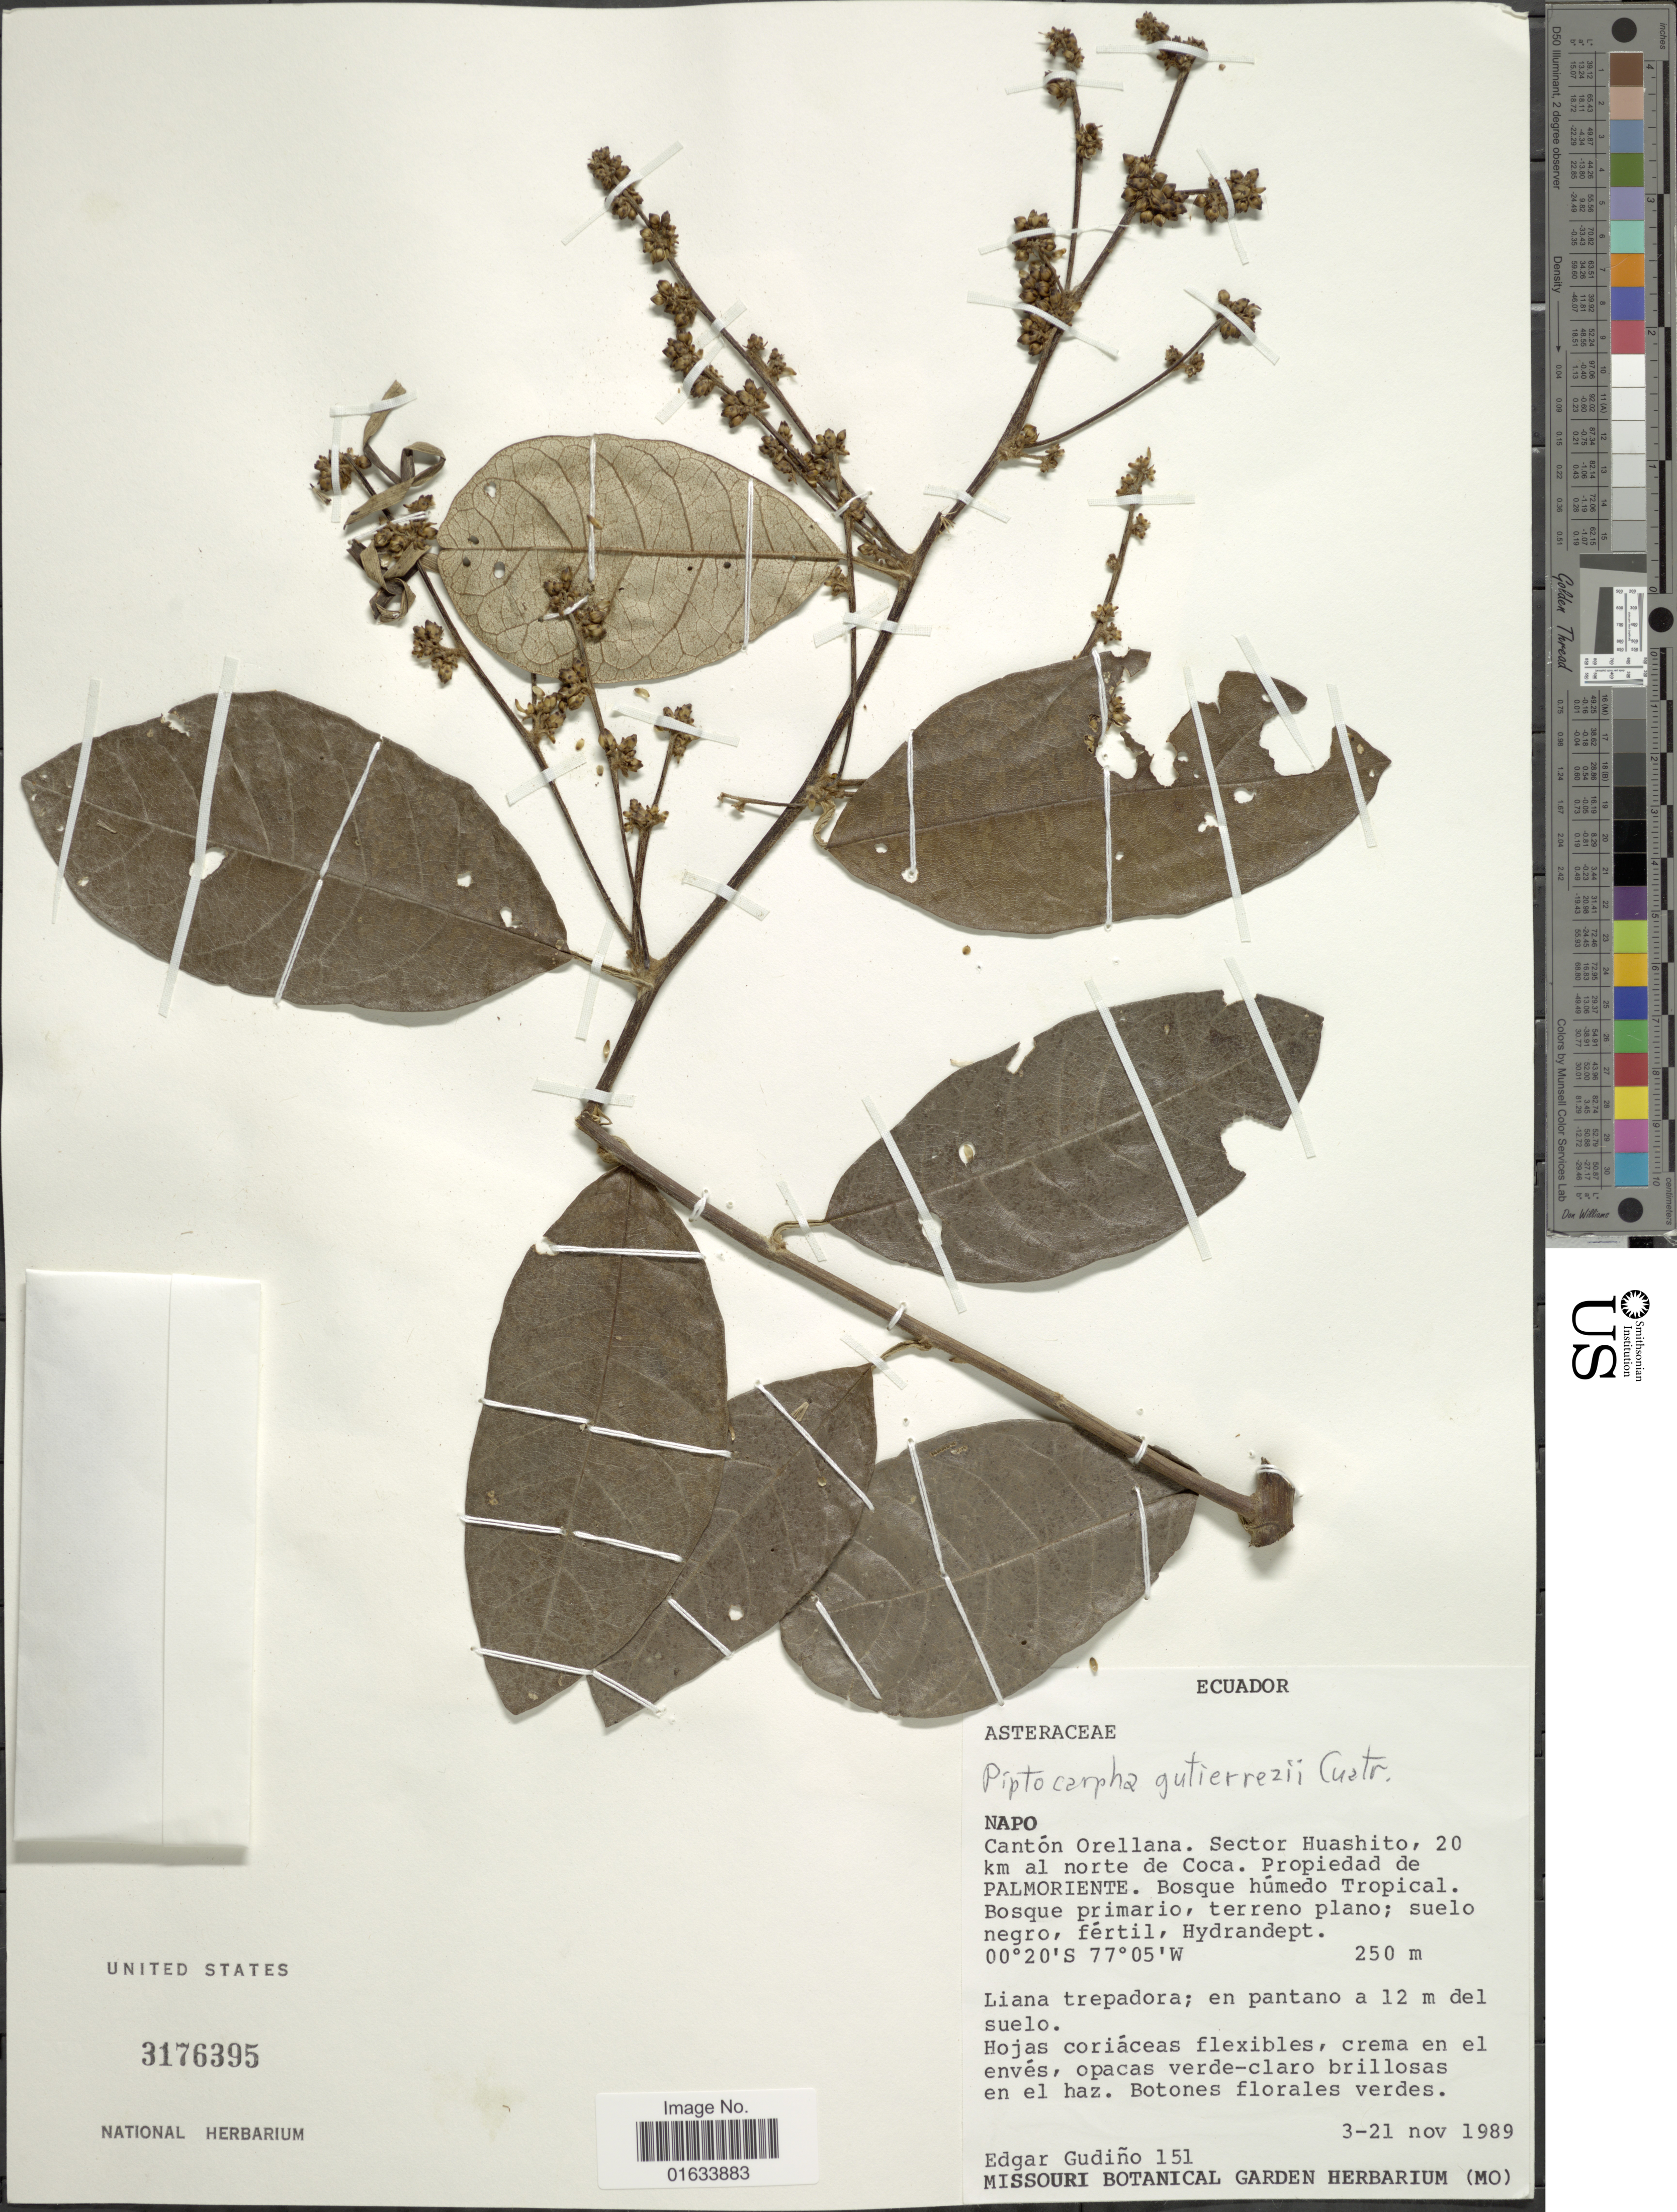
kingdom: Plantae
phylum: Tracheophyta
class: Magnoliopsida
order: Asterales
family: Asteraceae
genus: Piptocarpha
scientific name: Piptocarpha gutierrezii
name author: Cuatrec.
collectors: E. Gudiño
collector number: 151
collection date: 1989-11-03/1989-11-21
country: Ecuador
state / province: Napo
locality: Napo. Cantón Orellana. Sector Huashito, 20 km al norte de Coca. Propiedad de Palmoriente. Bosque húmedo Tropical.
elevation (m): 250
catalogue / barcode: US 3176395